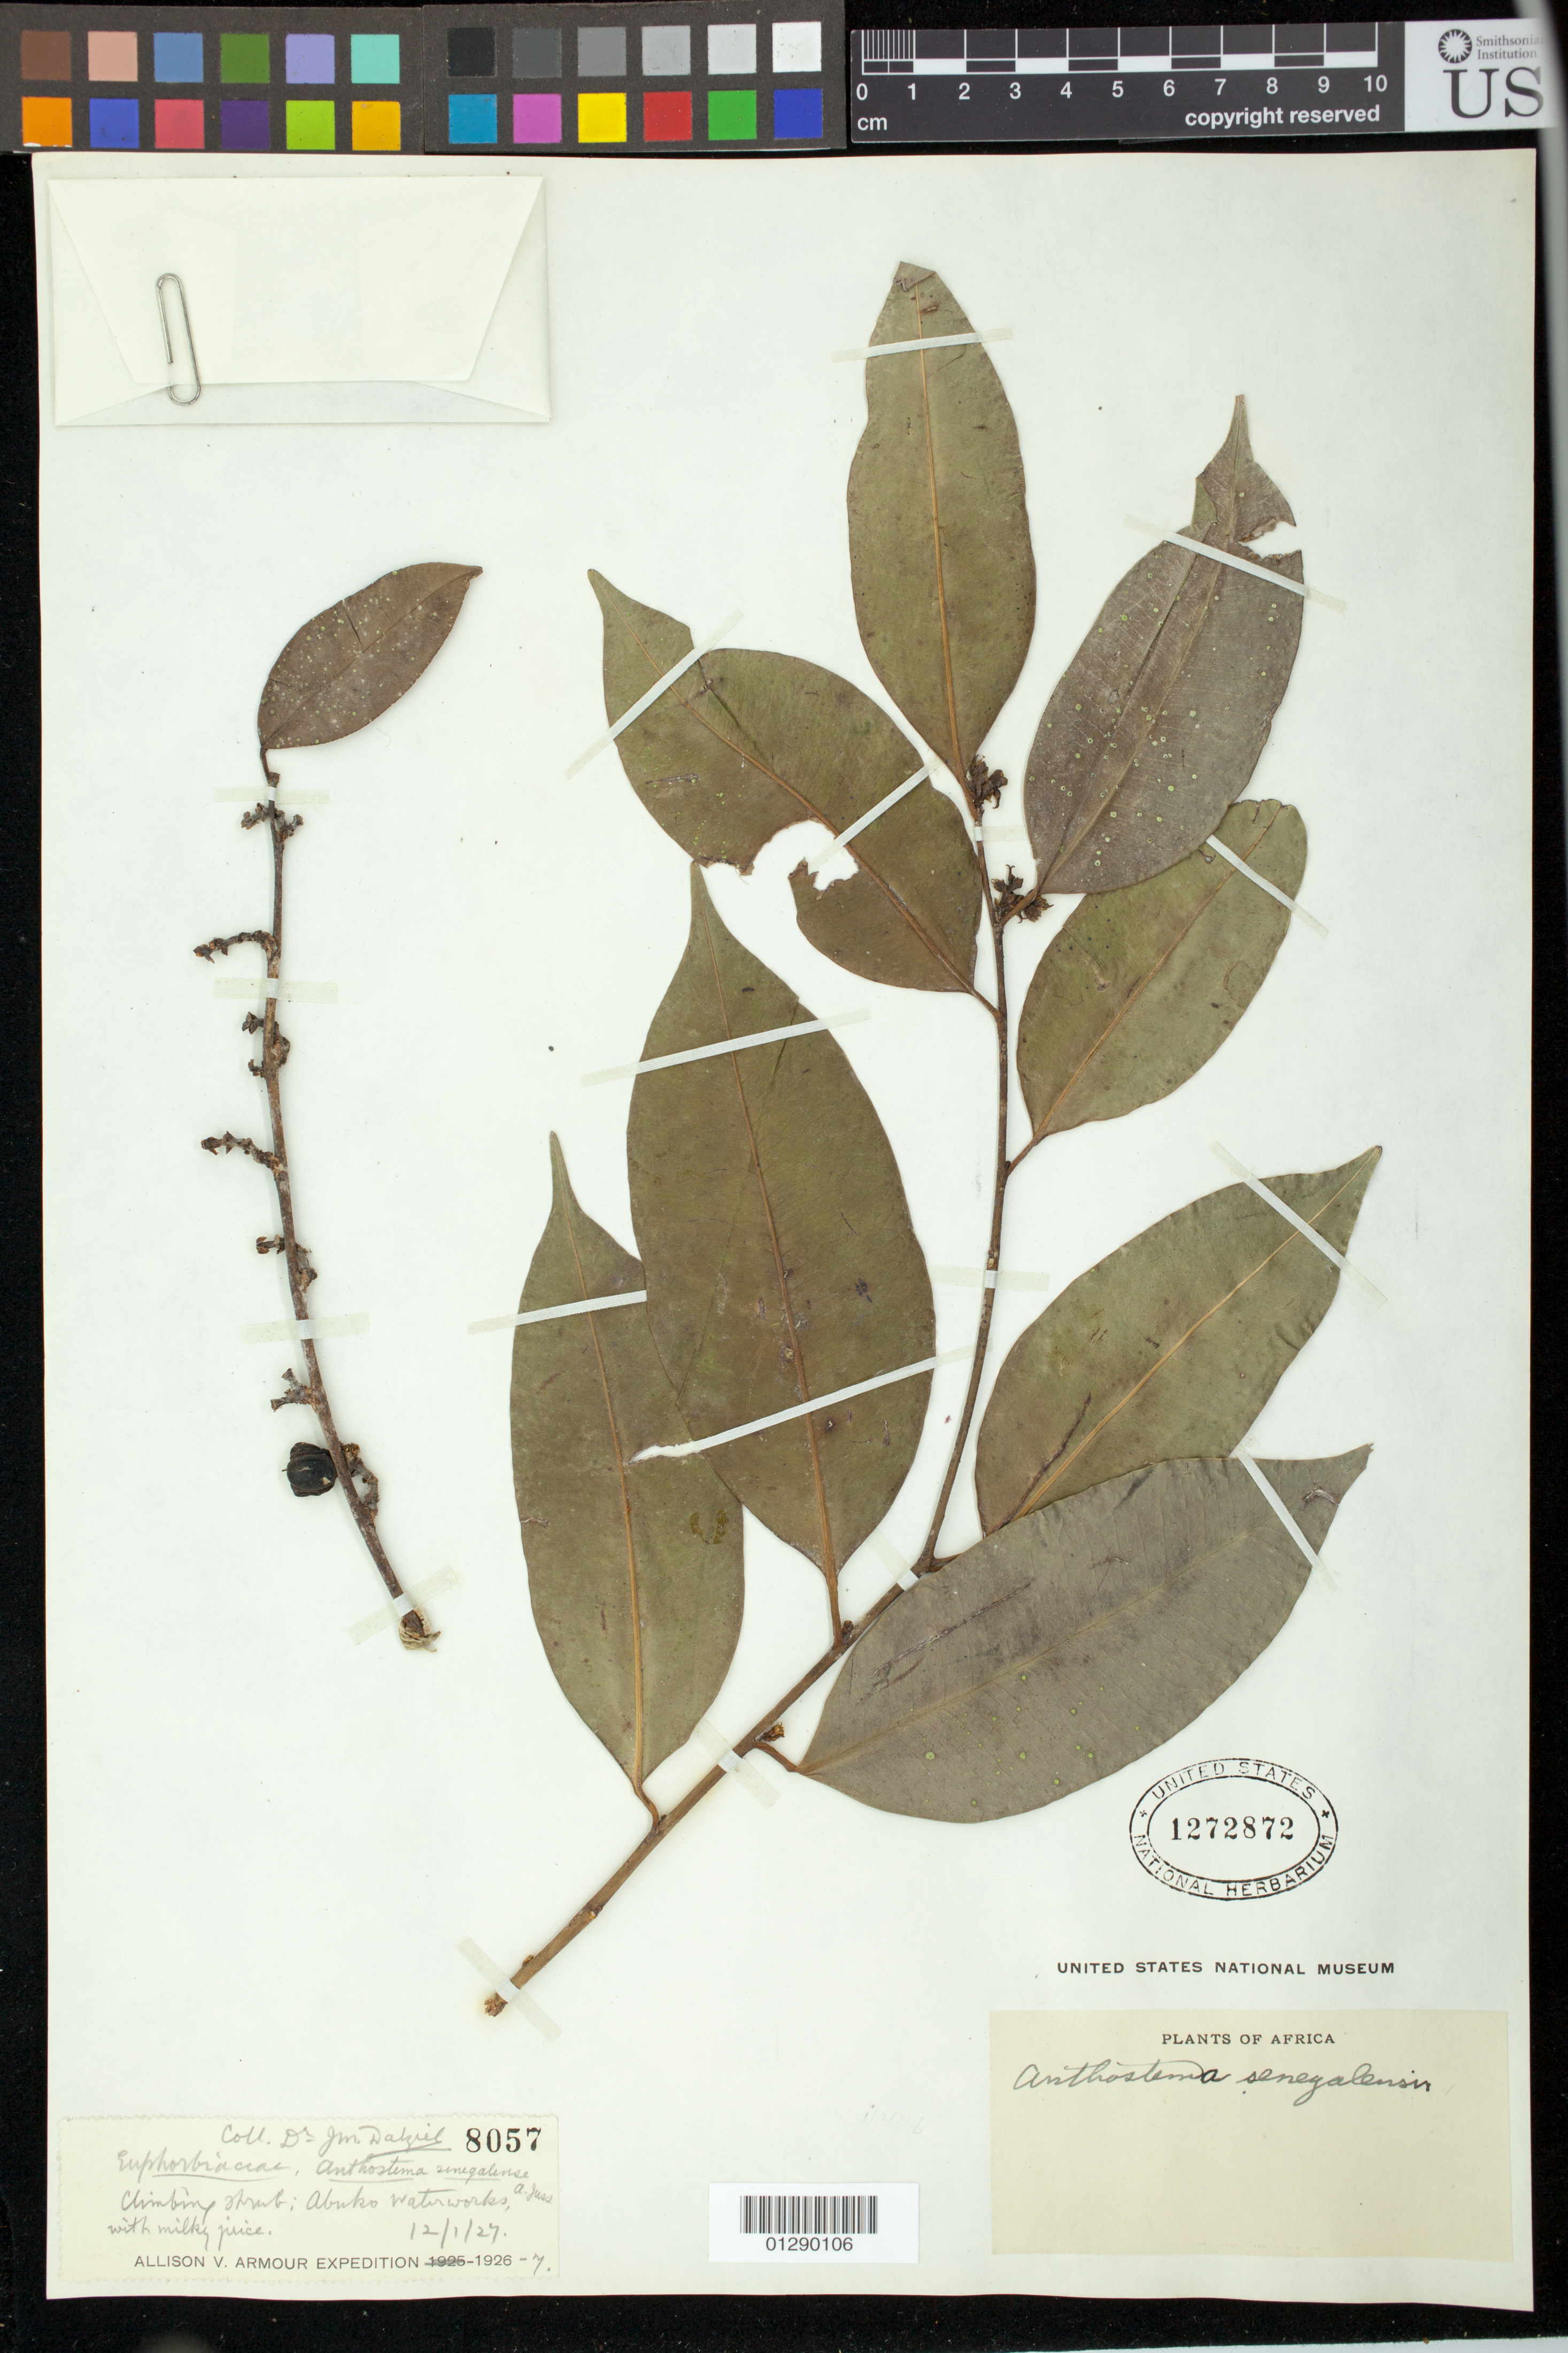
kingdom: Plantae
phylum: Tracheophyta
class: Magnoliopsida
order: Malpighiales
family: Euphorbiaceae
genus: Anthostema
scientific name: Anthostema senegalense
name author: A. Juss.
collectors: J. Dalziel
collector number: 8057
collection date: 1927-01-12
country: Gambia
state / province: Western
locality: Abuko waterworks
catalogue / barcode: US 1272872